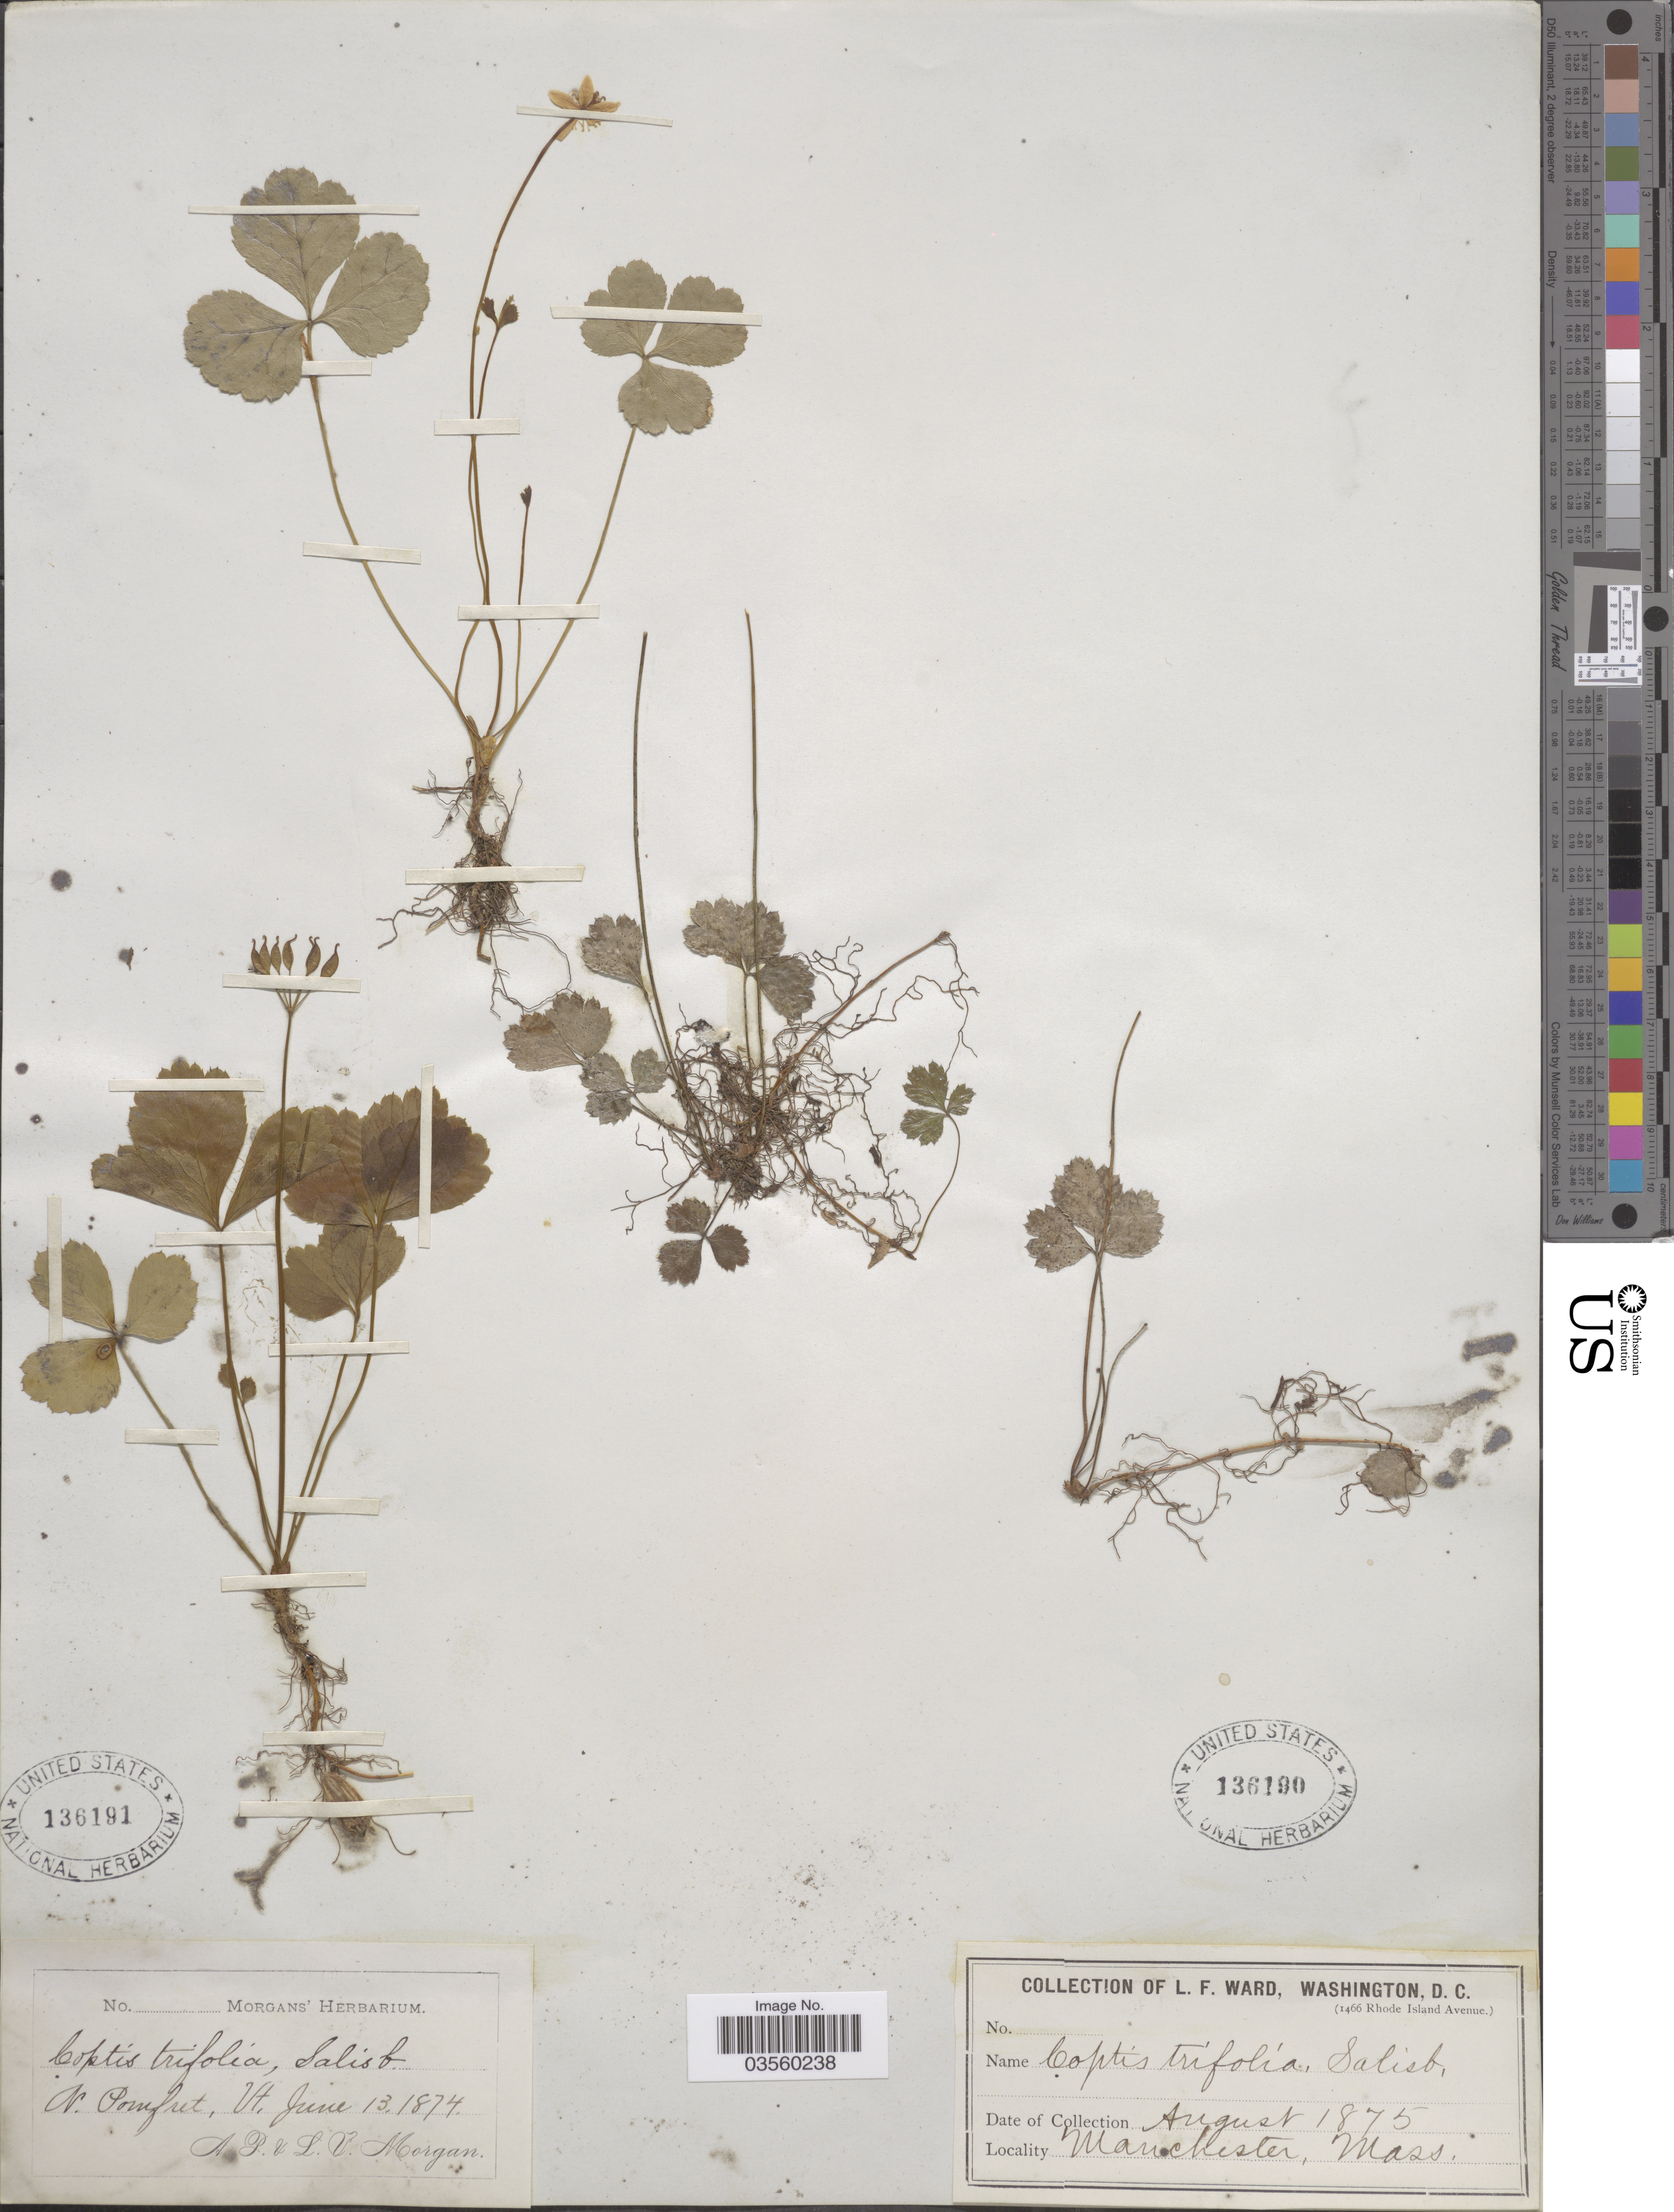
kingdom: Plantae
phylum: Tracheophyta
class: Magnoliopsida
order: Ranunculales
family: Ranunculaceae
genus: Coptis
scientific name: Coptis trifolia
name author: (L.) Salisb.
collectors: A. Morgan & L. Morgan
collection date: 1874-06-13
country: United States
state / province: Vermont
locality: N. Pomfret.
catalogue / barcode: US 136191-2